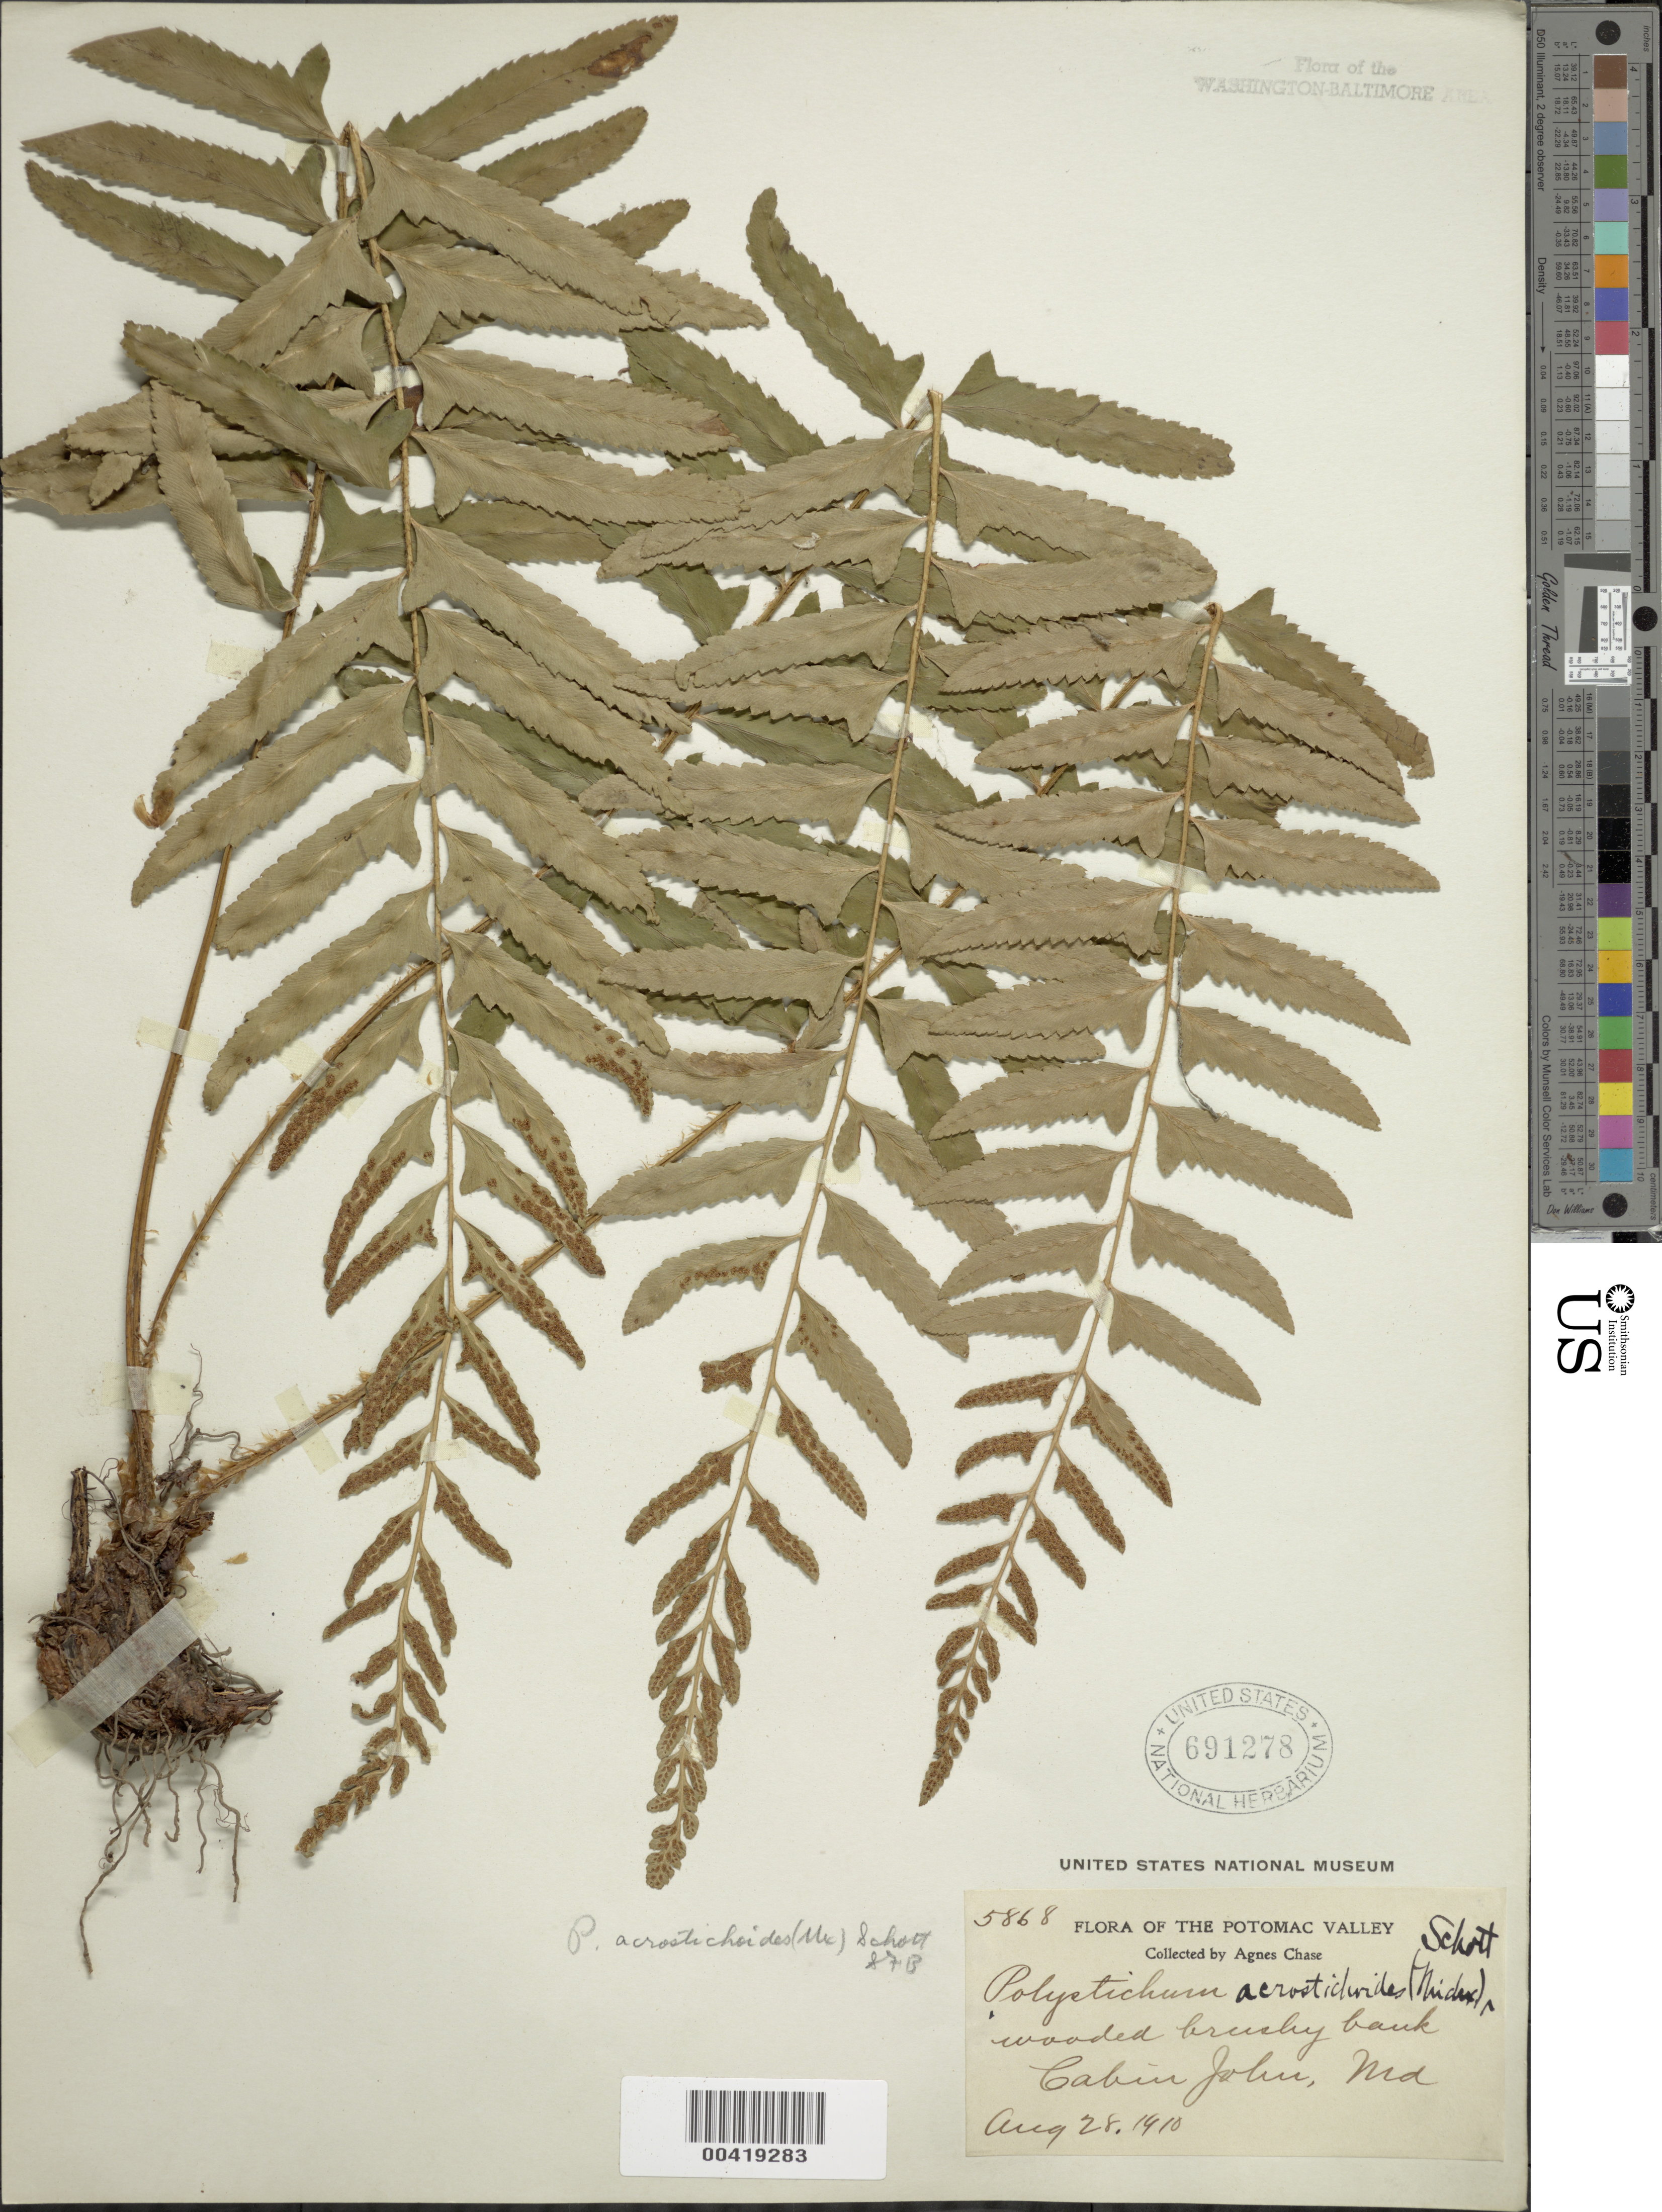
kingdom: Plantae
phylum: Tracheophyta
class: Polypodiopsida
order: Polypodiales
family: Dryopteridaceae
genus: Polystichum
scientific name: Polystichum acrostichoides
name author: (Michx.) Schott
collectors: A. Chase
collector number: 5868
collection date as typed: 28 Aug 1910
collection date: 1910-08-28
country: United States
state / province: Maryland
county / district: Montgomery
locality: Cabin John C. & O. Canal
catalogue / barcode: US 691278